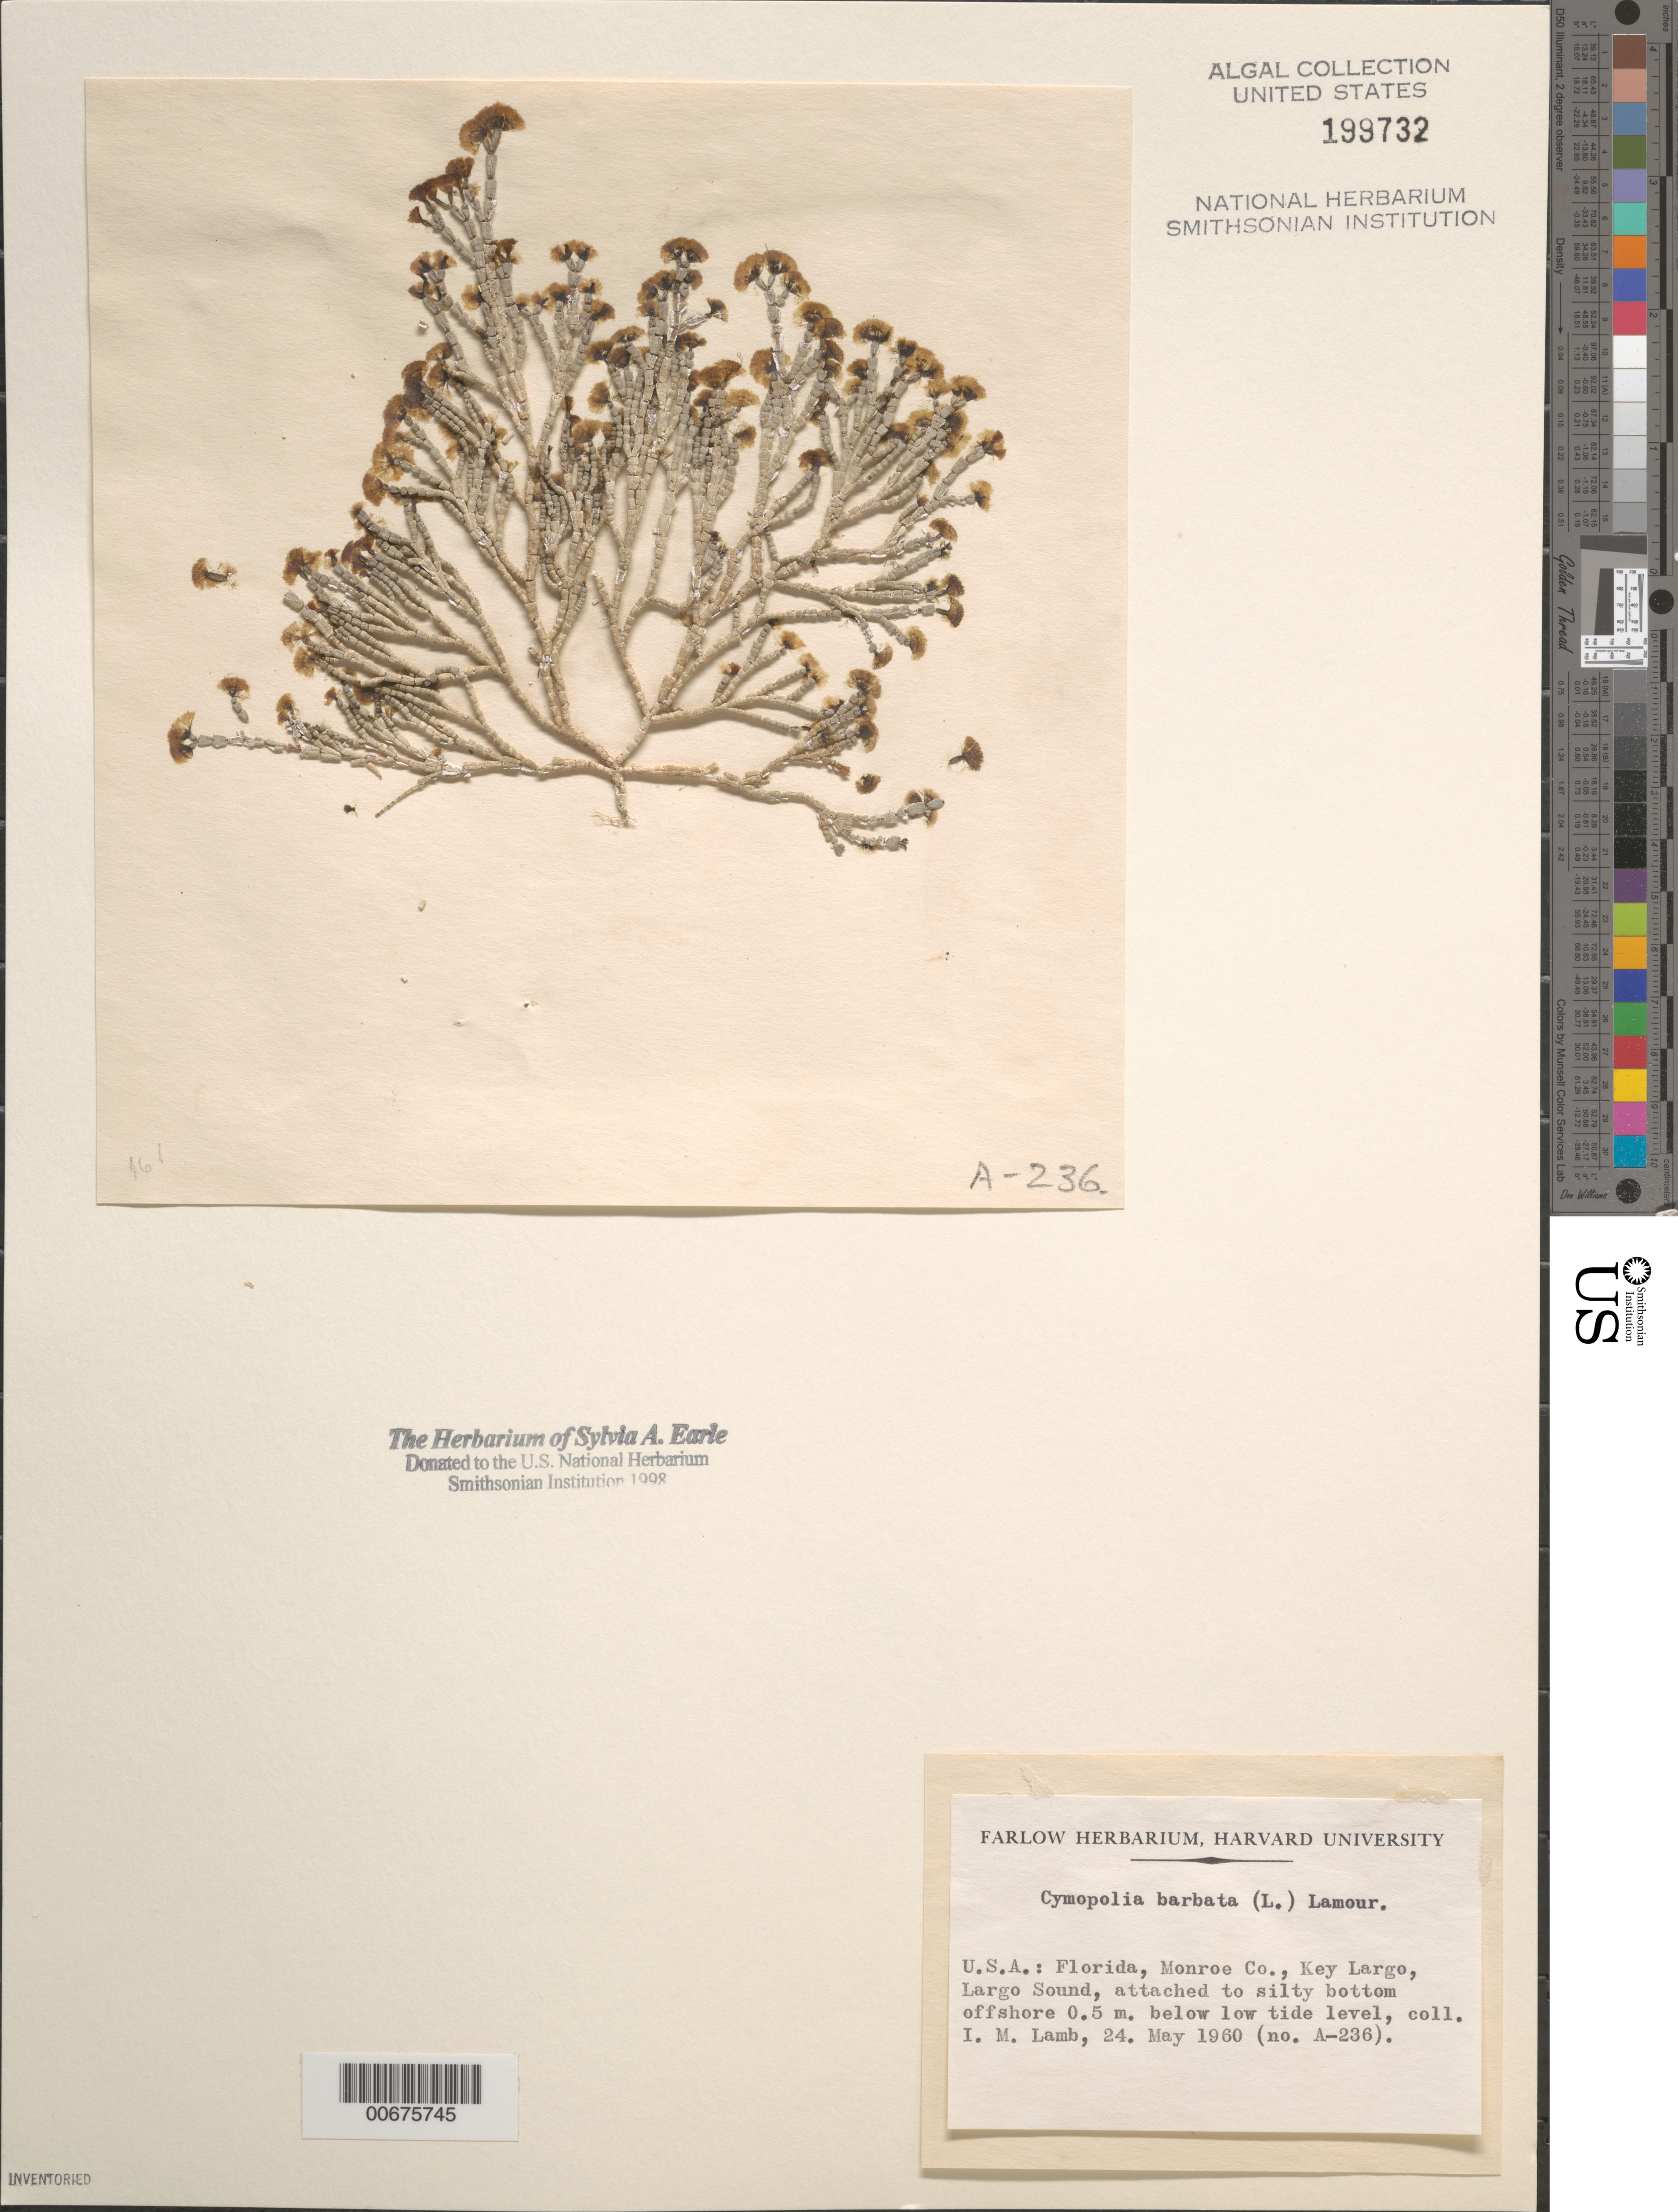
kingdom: Plantae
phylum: Chlorophyta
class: Ulvophyceae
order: Dasycladales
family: Dasycladaceae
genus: Cymopolia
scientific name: Cymopolia barbata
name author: (L.) J.V.Lamouroux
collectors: I. M. Lamb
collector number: A-236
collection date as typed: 24 May 1960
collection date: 1960-05-24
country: United States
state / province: Florida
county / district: Monroe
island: Key Largo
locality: Key Largo Sound (Largo Sound)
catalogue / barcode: US 199732